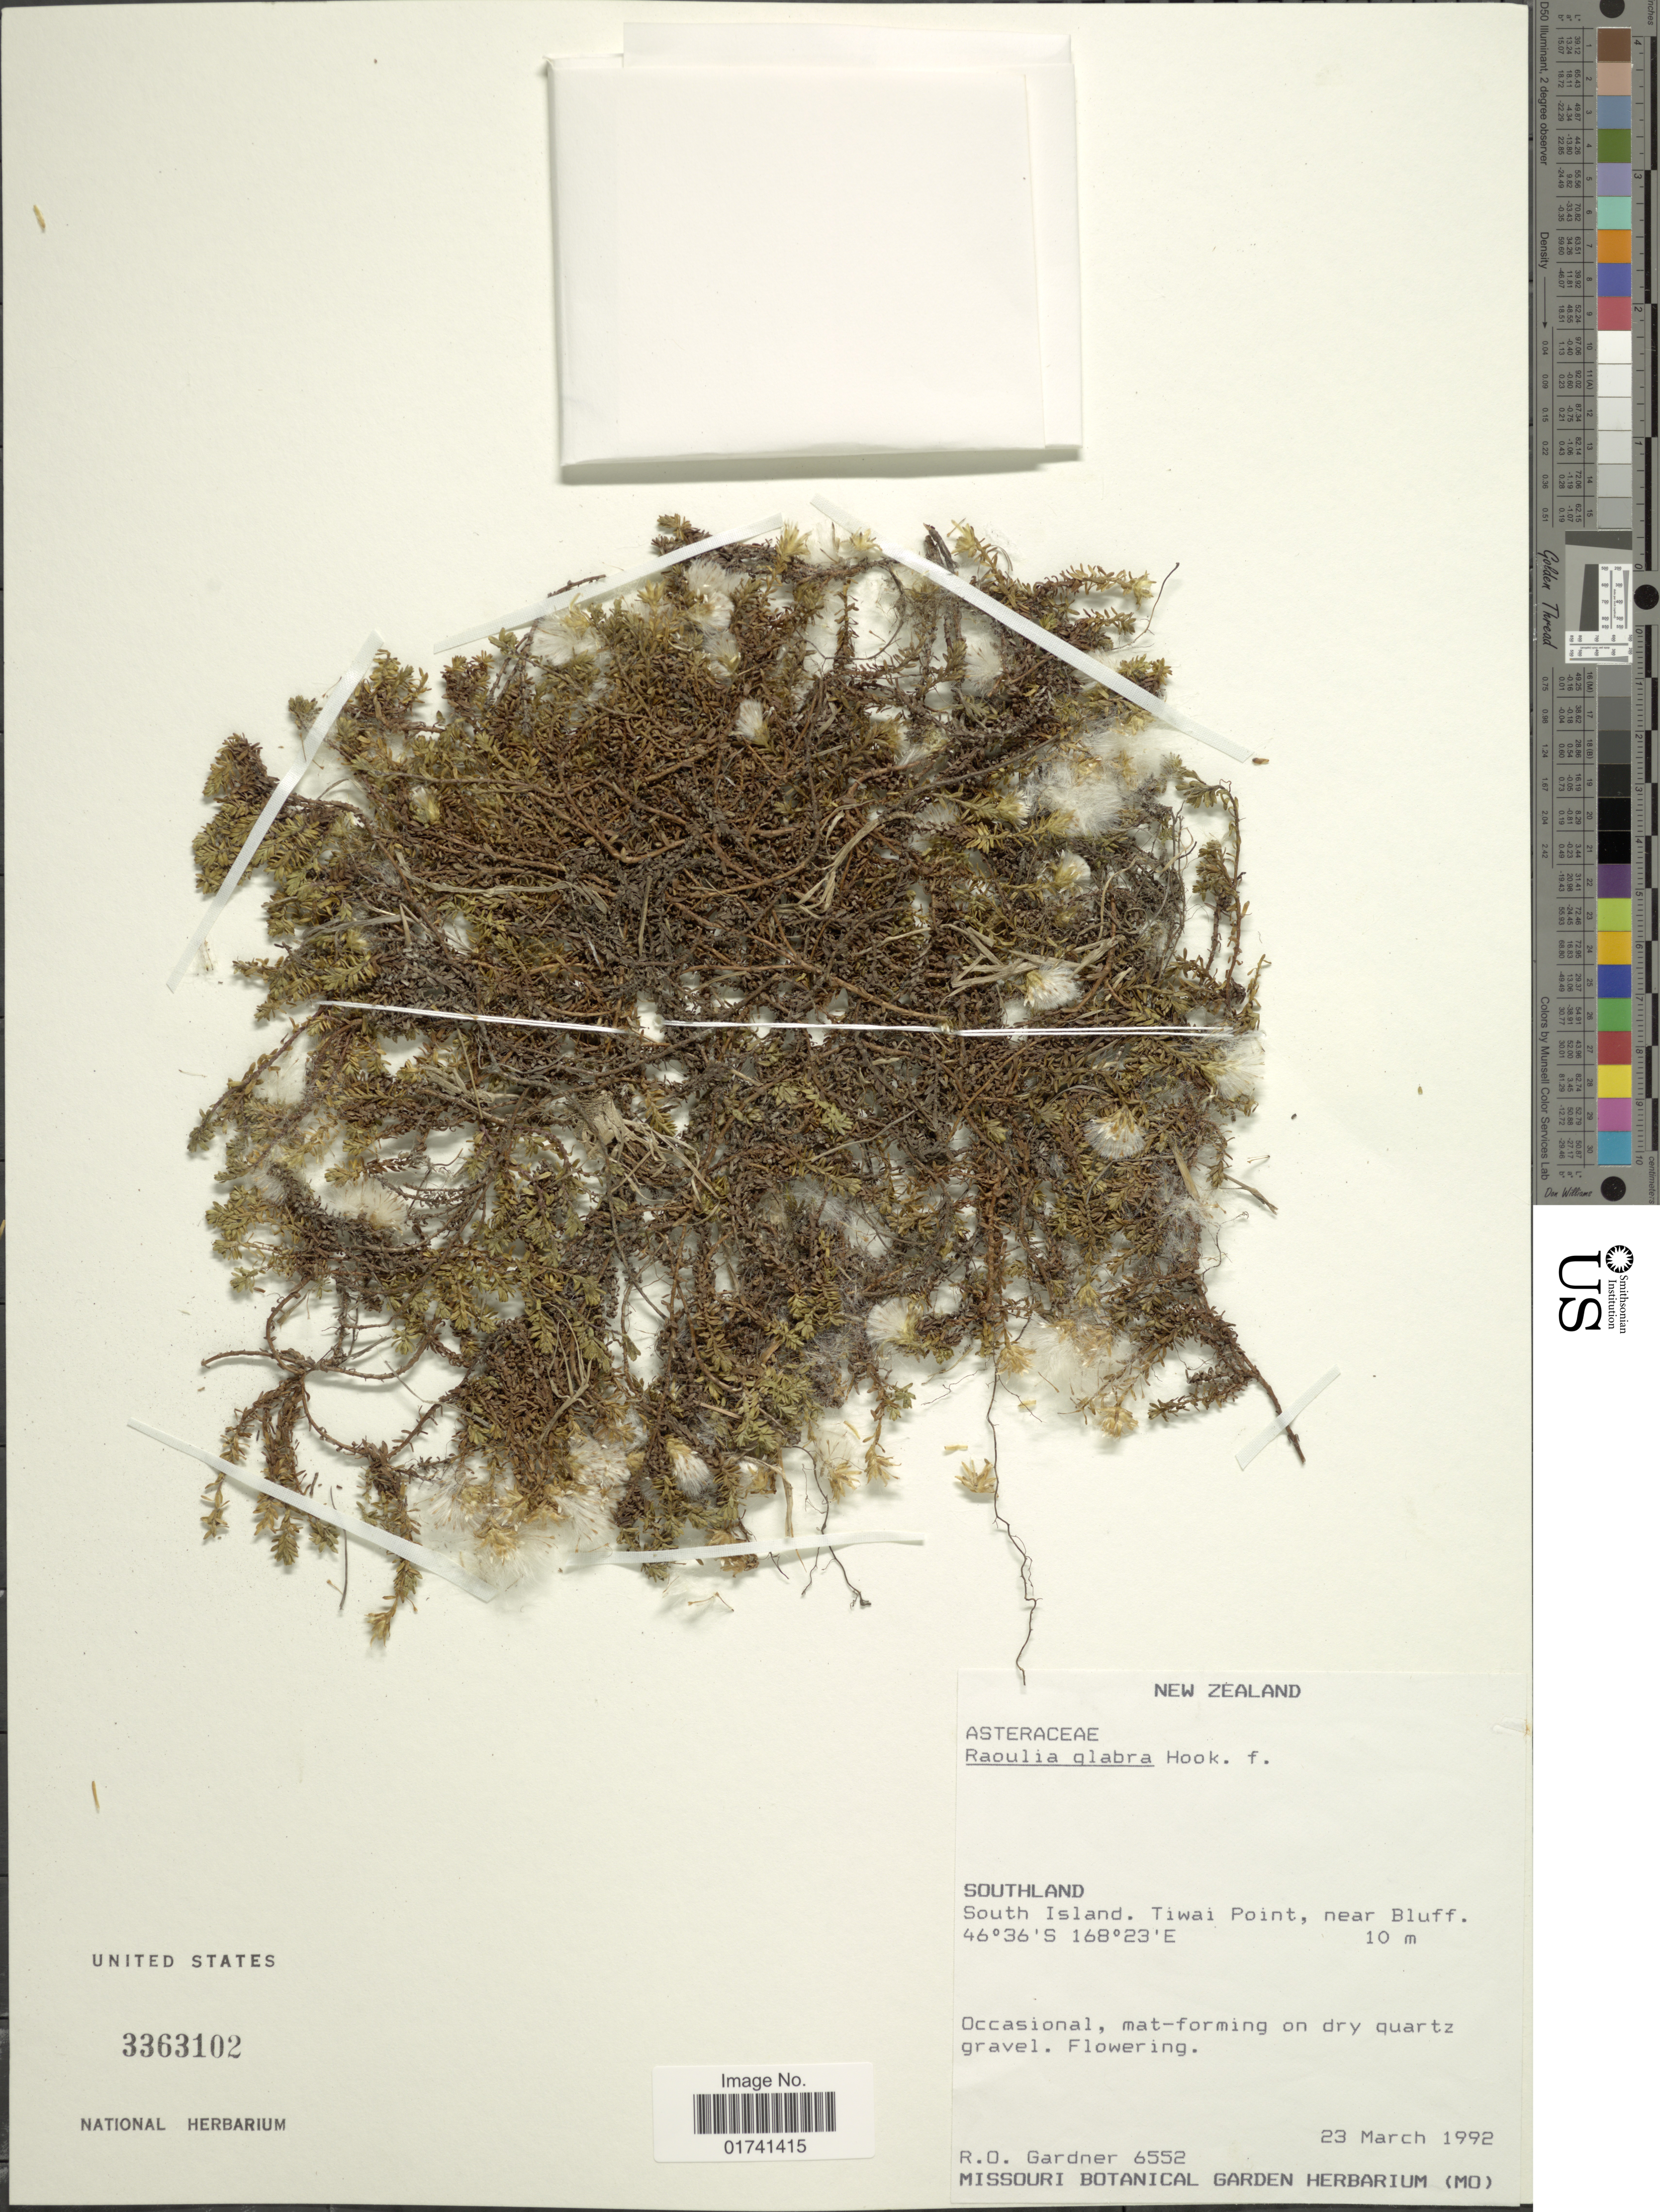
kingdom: Plantae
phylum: Tracheophyta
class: Magnoliopsida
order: Asterales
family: Asteraceae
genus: Raoulia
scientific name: Raoulia glabra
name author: Hook. f.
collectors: R. O. Gardner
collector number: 6552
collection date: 1992-03-23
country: New Zealand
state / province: Southland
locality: South Island, Tiwai Point, near Bluff.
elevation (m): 10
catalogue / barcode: US 3363102